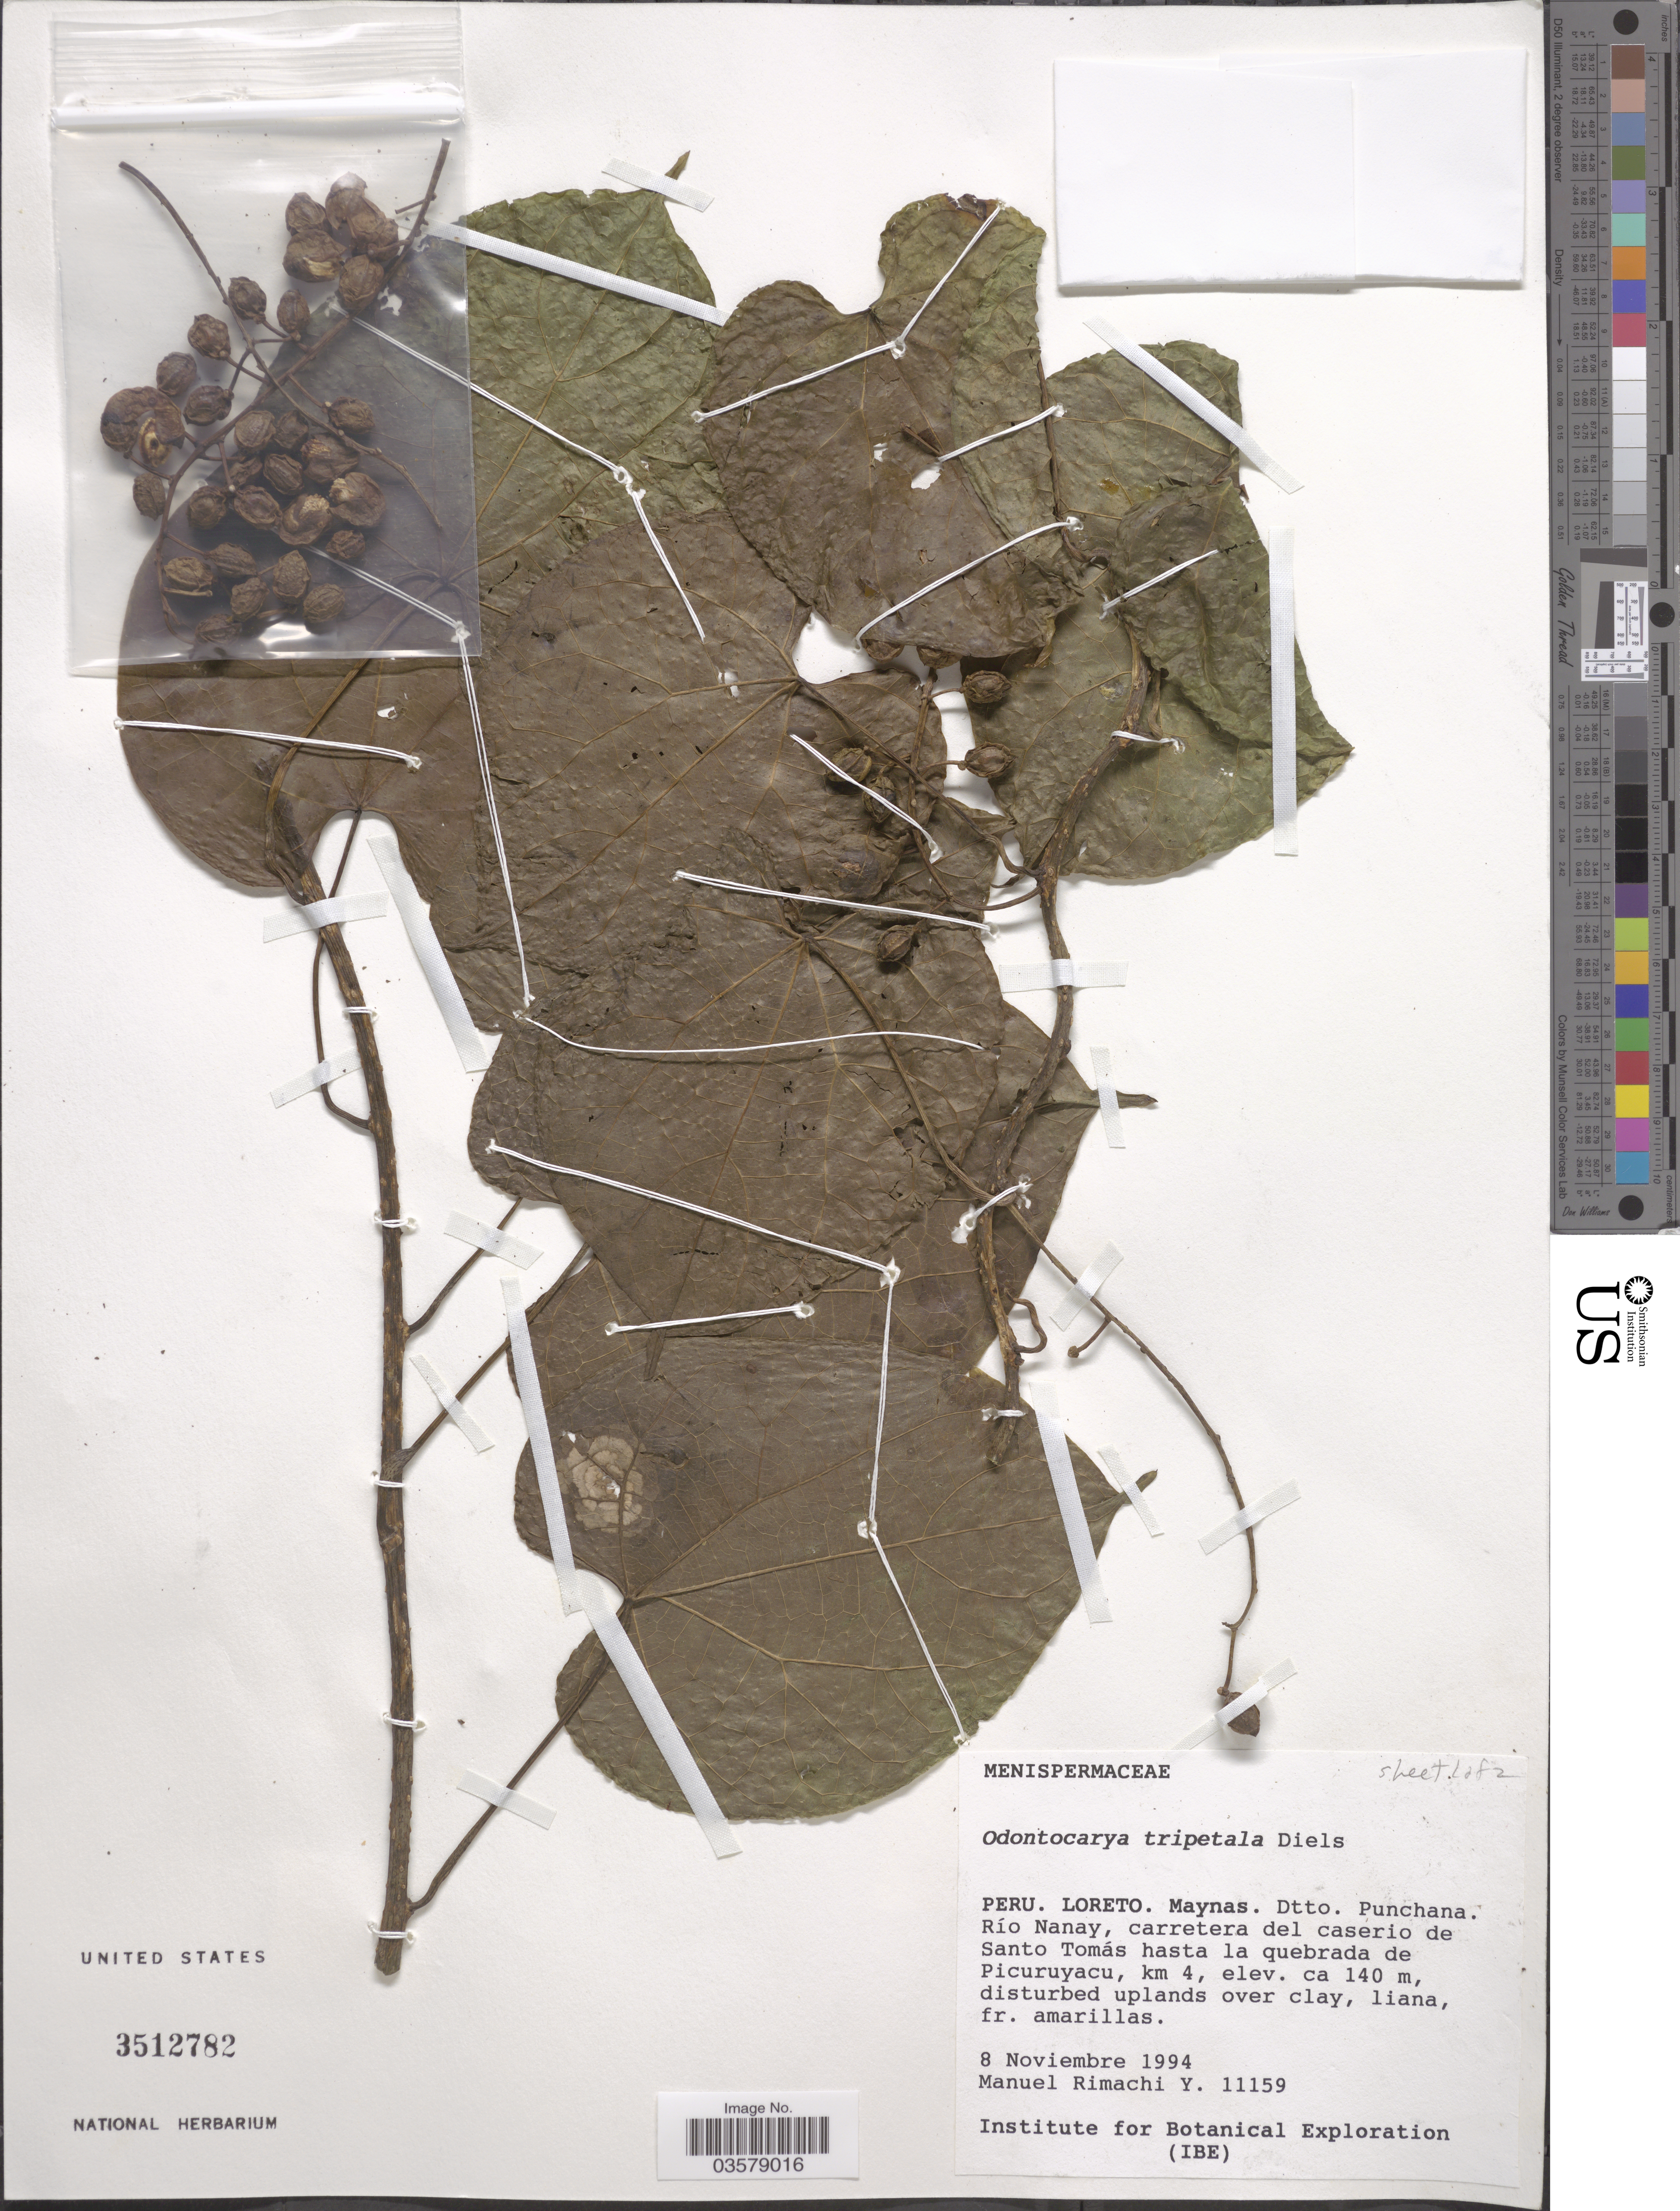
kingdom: Plantae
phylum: Tracheophyta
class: Magnoliopsida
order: Ranunculales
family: Menispermaceae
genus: Odontocarya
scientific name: Odontocarya tripetala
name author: Diels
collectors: M. Rimachi Y.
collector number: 11159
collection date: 1994-11-08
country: Peru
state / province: Loreto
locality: Maynas. Dtto. Punchana. Río Nanay, carretera del caserio de Santo Tomás hasta la quebrada de Picuruyacu, km 4.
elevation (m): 140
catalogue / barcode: US 3512782